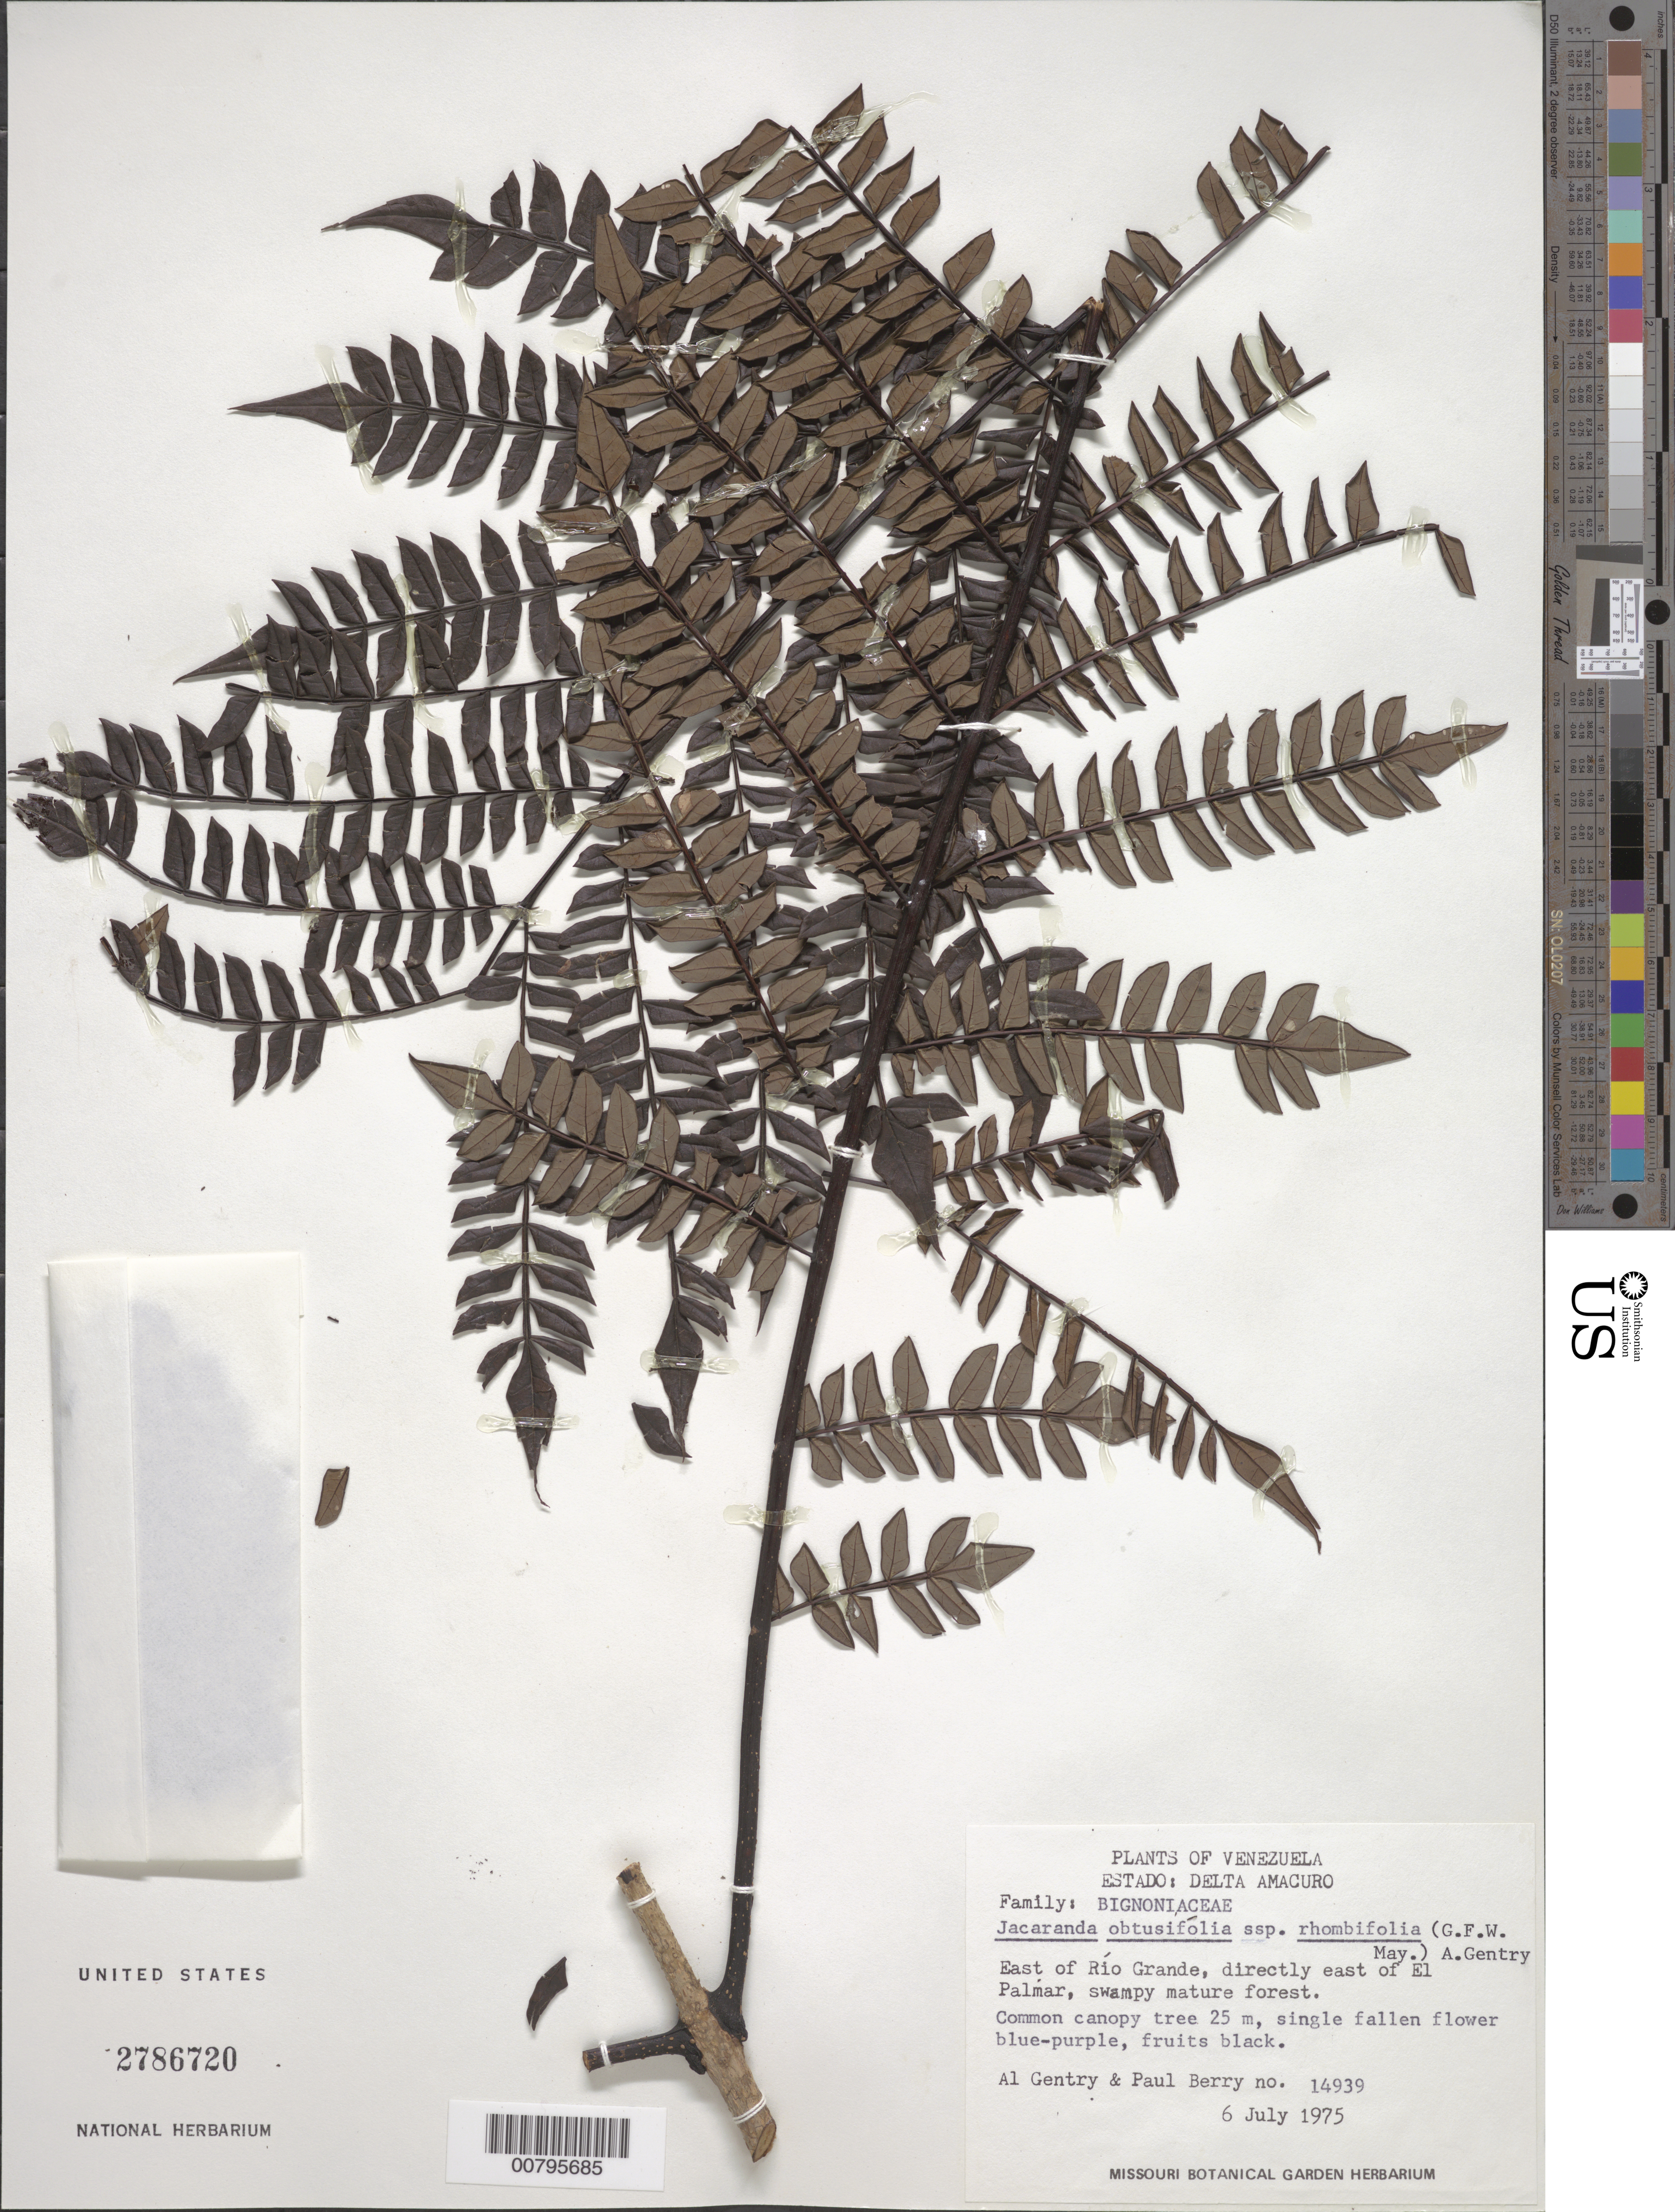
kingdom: Plantae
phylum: Tracheophyta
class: Magnoliopsida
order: Lamiales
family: Bignoniaceae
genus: Jacaranda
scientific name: Jacaranda obtusifolia subsp. rhombifolia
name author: (G. Mey.) A.H. Gentry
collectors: A. H. Gentry & P. Berry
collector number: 14939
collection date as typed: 6-Jul-75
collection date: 1975-07-06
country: Venezuela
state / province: Delta Amacuro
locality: Río Grande, E of río and directly east of El Palmar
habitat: Swampy mature forest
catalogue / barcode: US 2786720